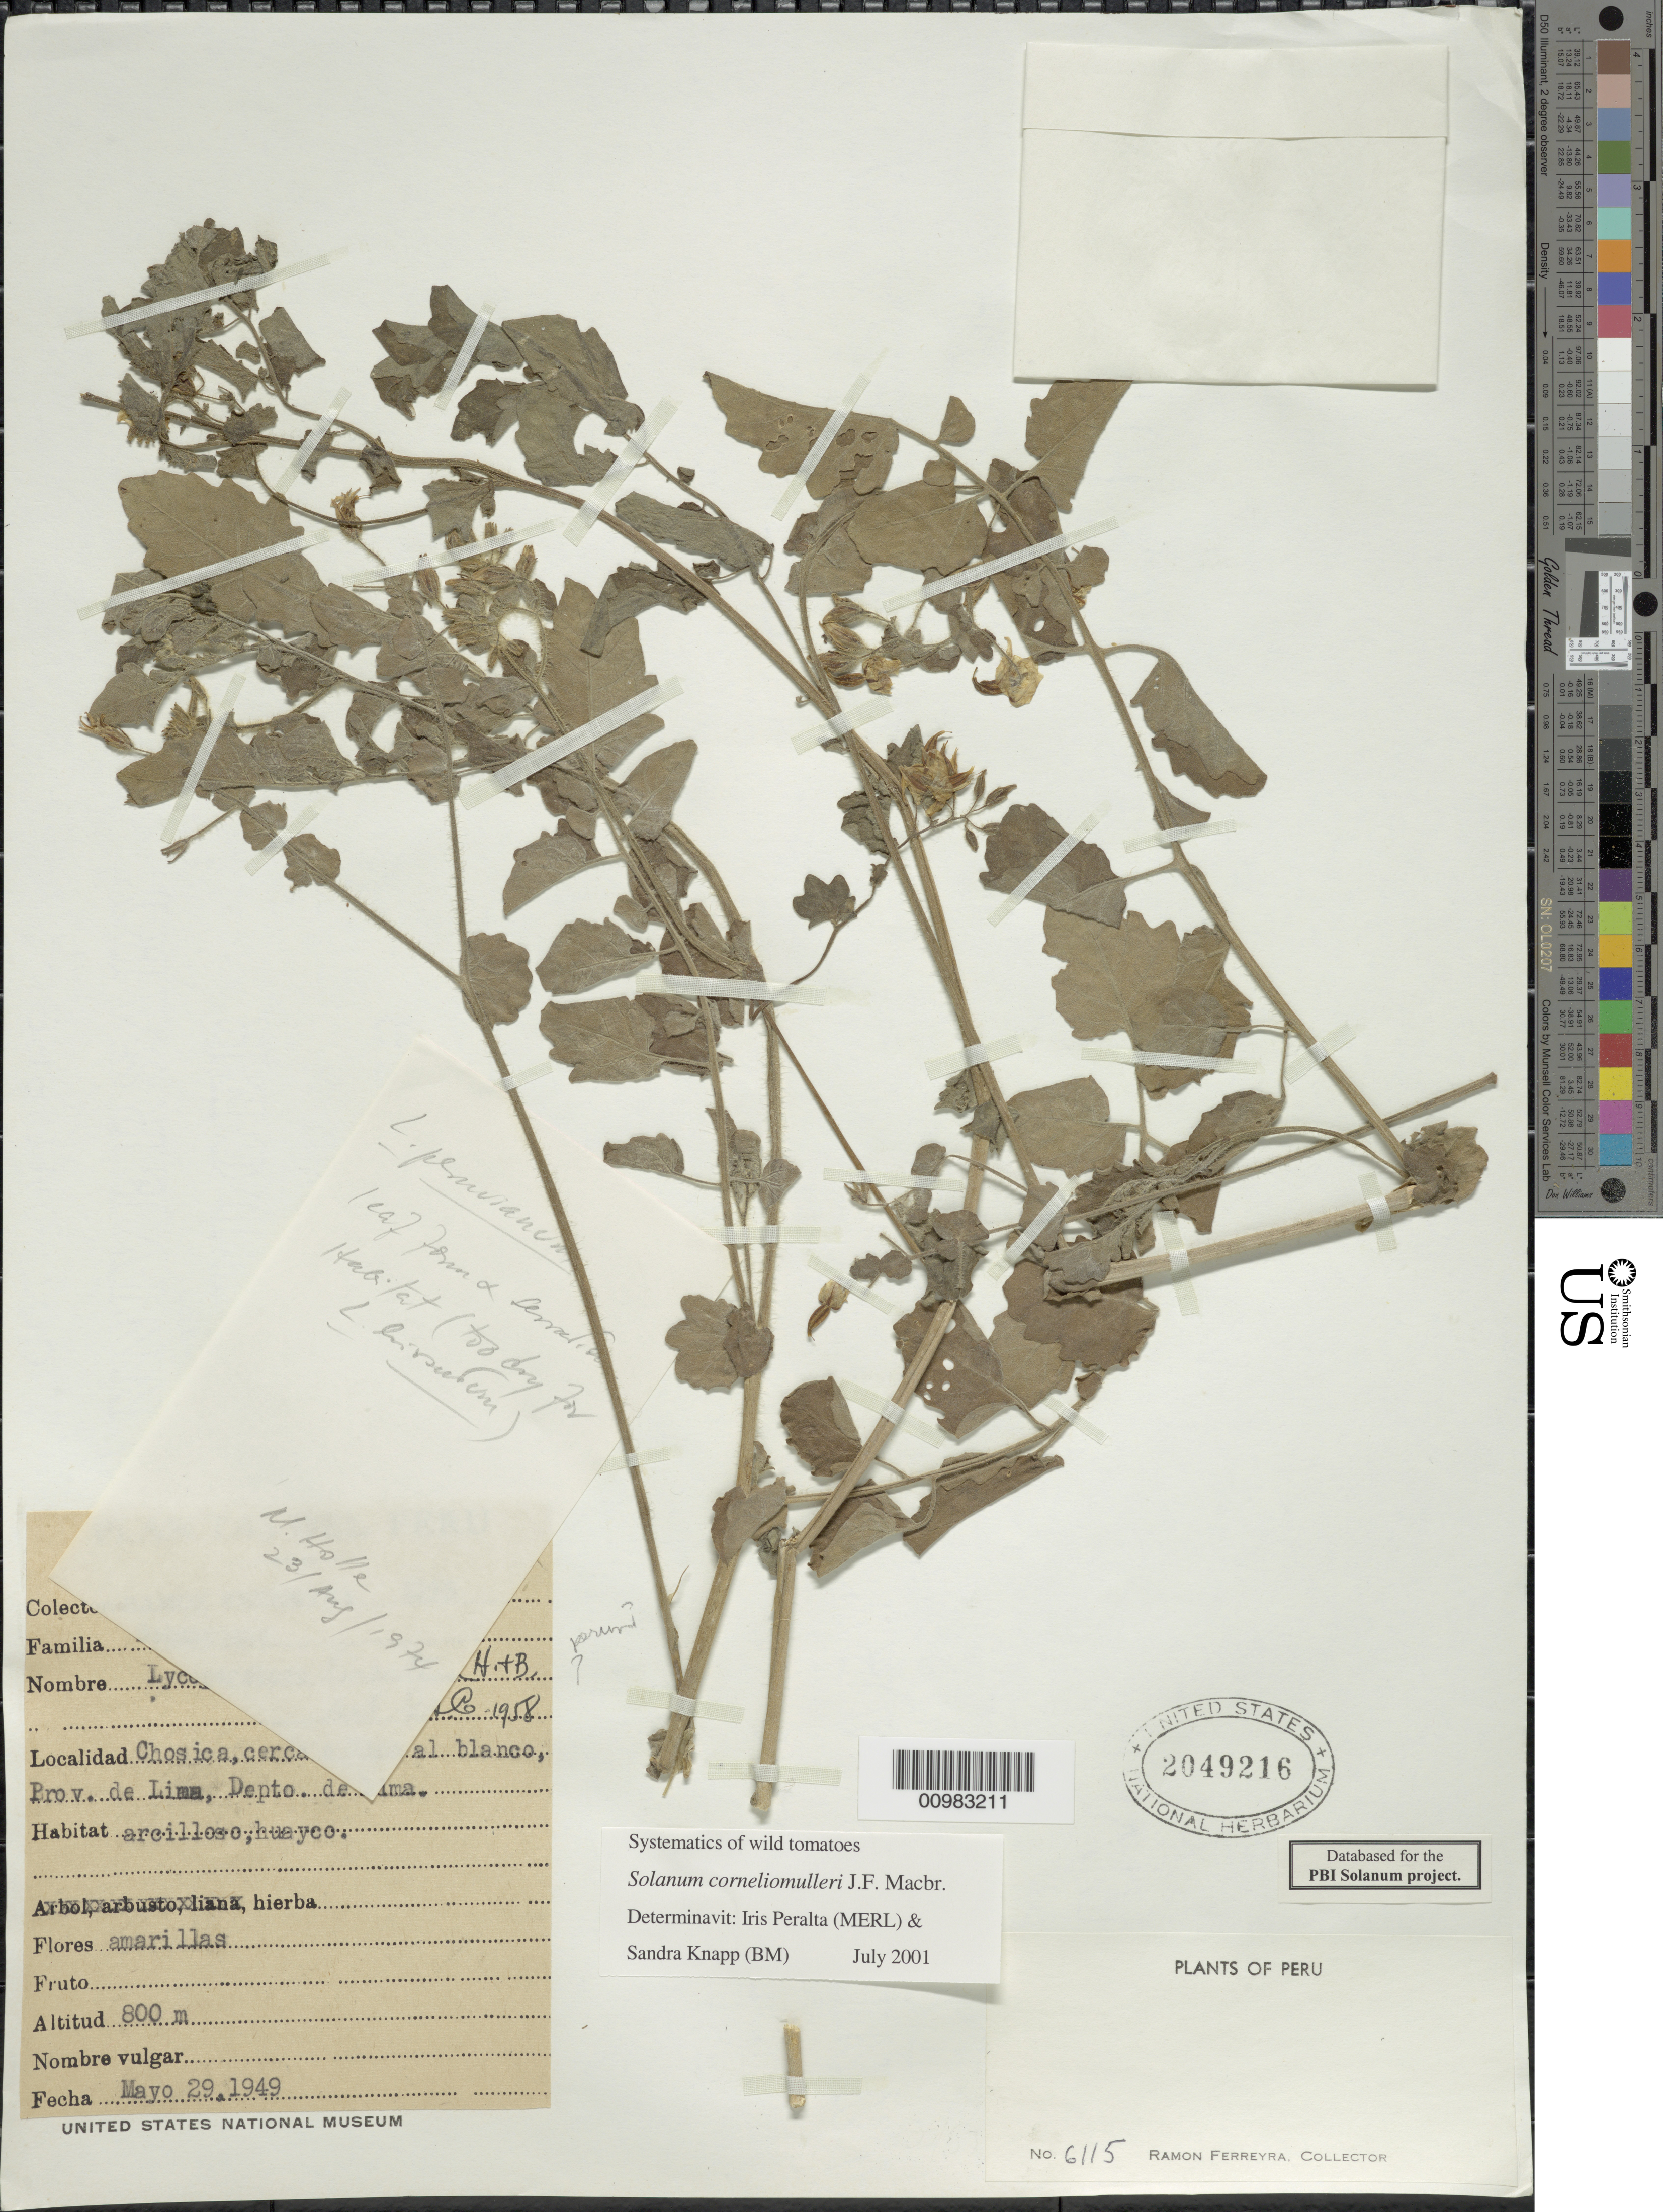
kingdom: Plantae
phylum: Tracheophyta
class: Magnoliopsida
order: Solanales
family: Solanaceae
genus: Solanum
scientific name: Solanum corneliomulleri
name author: J.F. Macbr.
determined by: Peralta, Iris E.; Knapp, S. D.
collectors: R. A. Ferreyra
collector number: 6115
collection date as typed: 29 May 1949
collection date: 1949-05-29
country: Peru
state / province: Lima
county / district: Lima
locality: Chosica, cerca a Tiro al Blanco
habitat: arcilloso, huayco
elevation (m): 800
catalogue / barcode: US 2049216